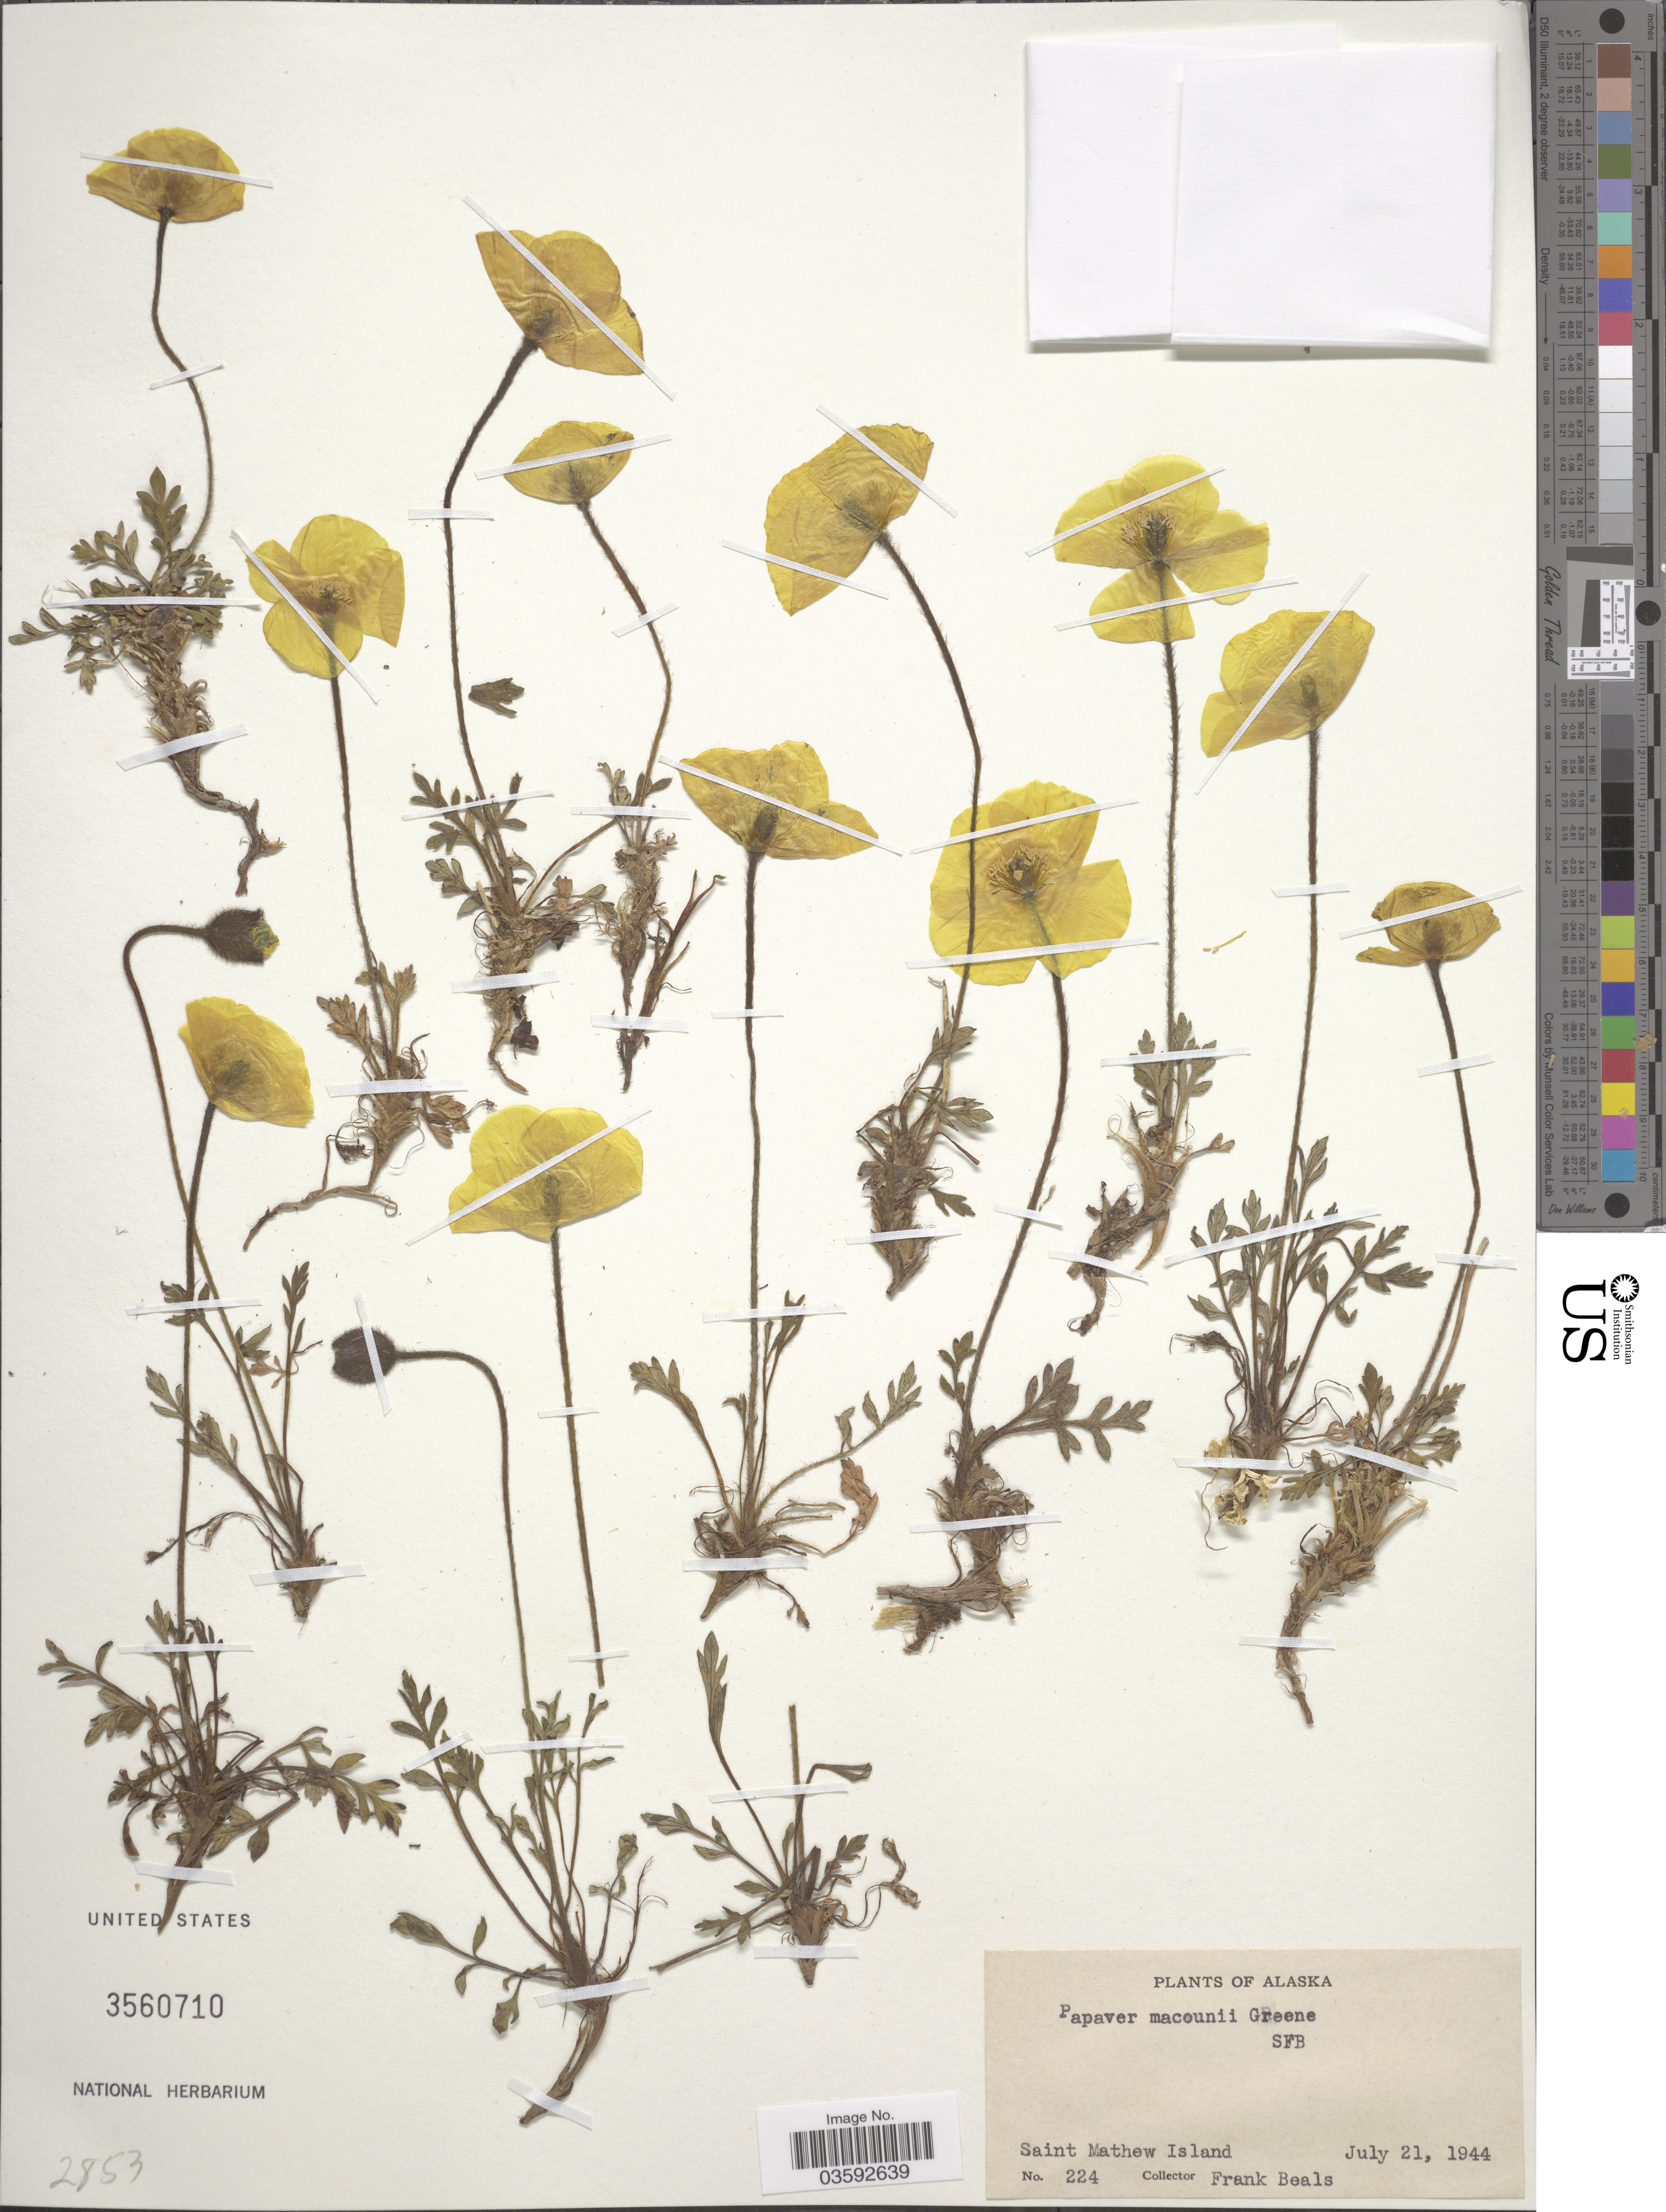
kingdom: Plantae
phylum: Tracheophyta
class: Magnoliopsida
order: Ranunculales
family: Papaveraceae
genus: Papaver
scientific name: Papaver macounii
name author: Greene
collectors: F. Beals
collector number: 224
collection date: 1944-07-21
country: United States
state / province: Alaska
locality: Saint Mathew Island.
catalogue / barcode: US 3560710